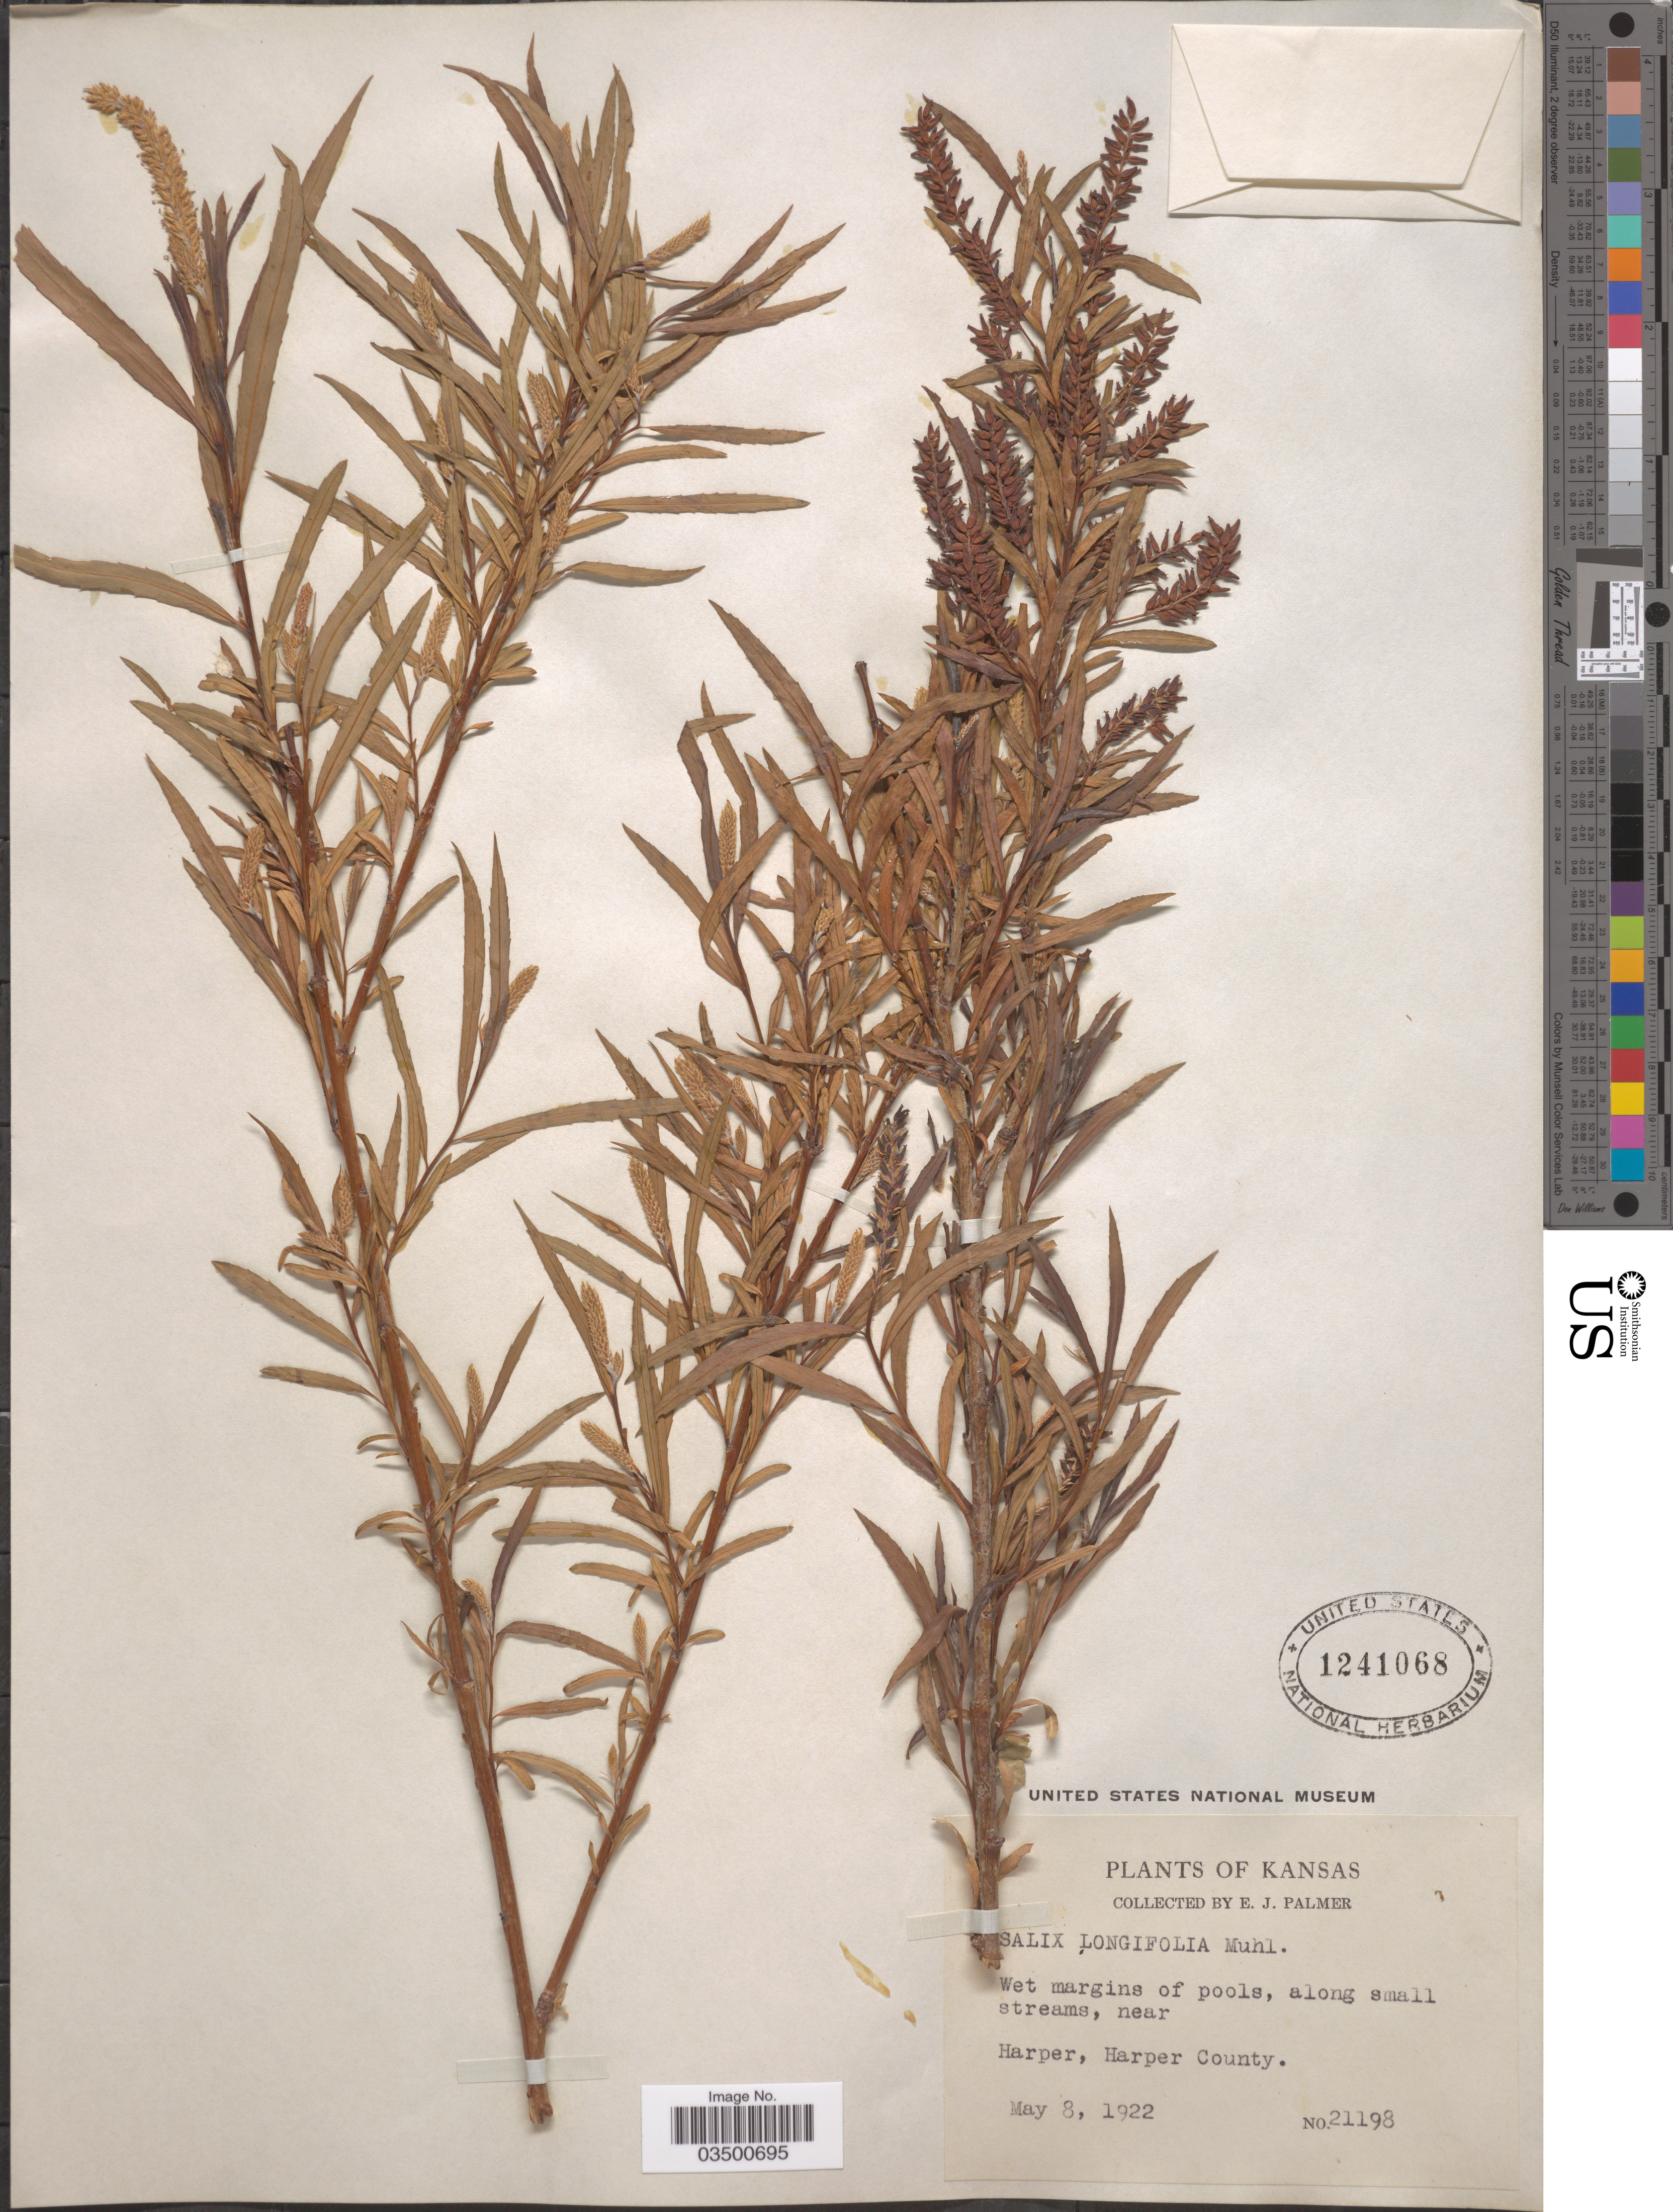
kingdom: Plantae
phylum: Tracheophyta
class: Magnoliopsida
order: Malpighiales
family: Salicaceae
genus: Salix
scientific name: Salix interior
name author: Rowlee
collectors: E. J. Palmer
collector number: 21198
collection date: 1922-05-08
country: United States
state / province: Kansas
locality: Near Harper, Harper County.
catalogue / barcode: US 1241068